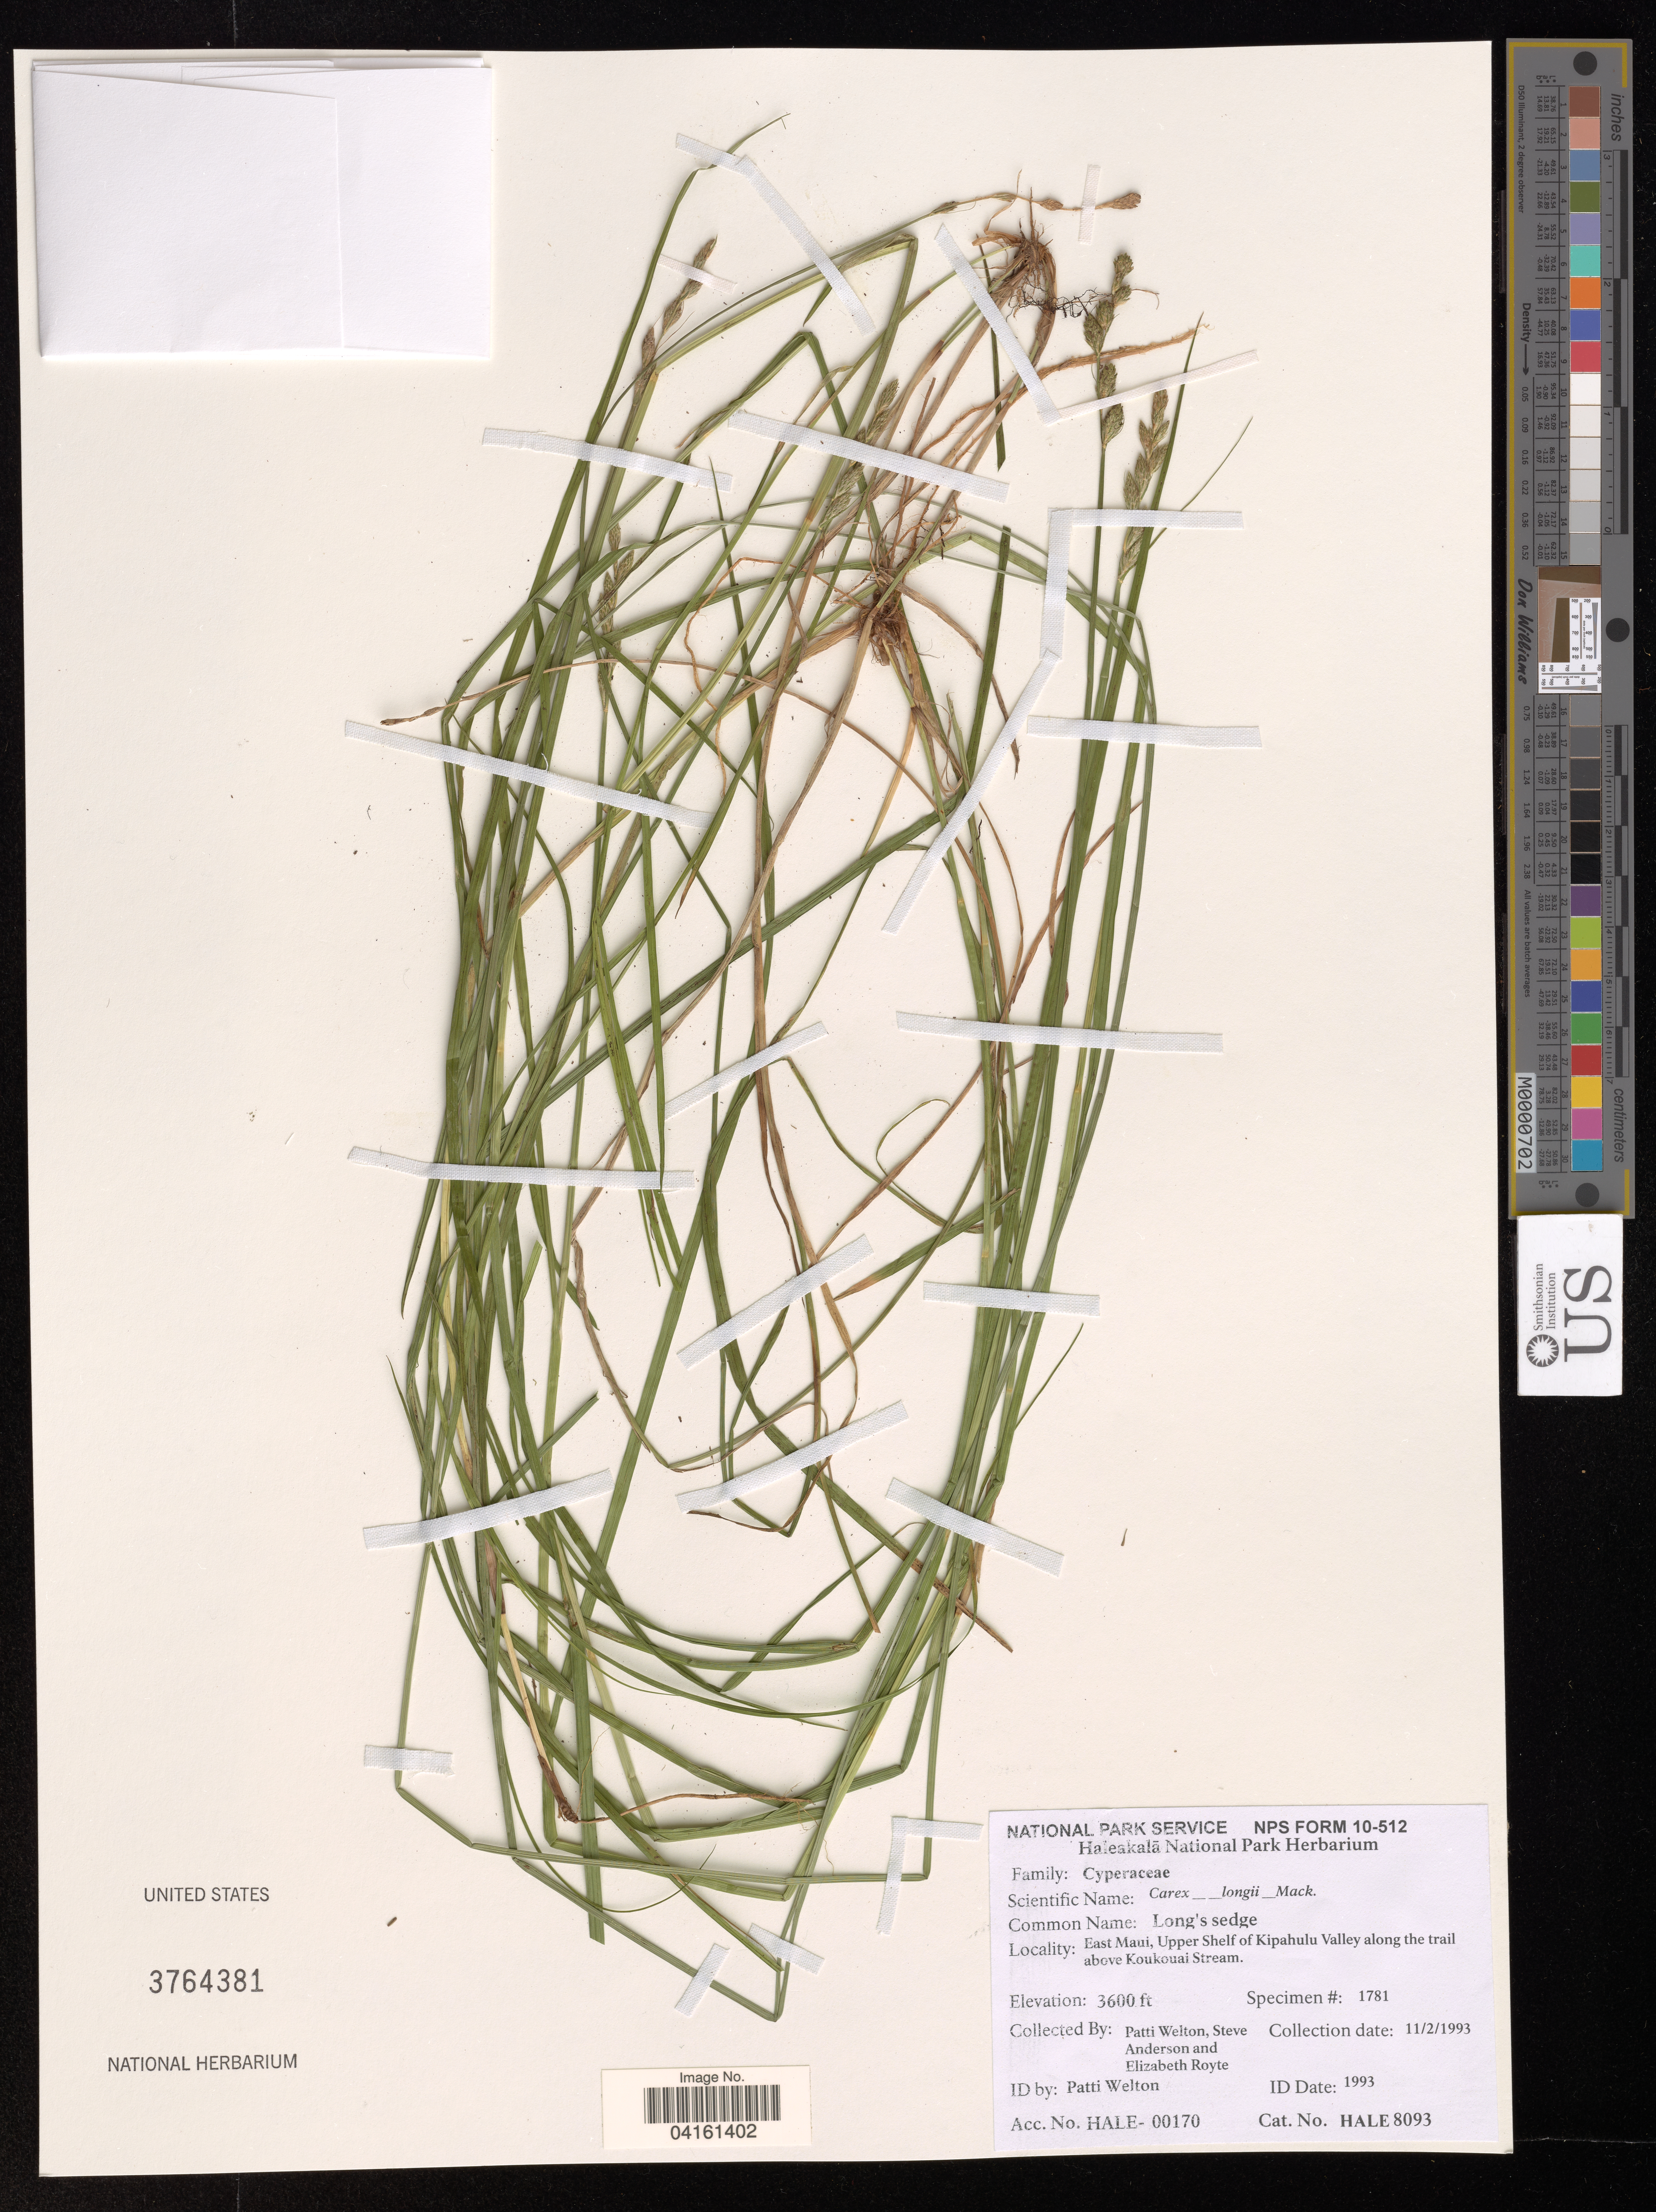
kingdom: Plantae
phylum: Tracheophyta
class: Liliopsida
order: Poales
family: Cyperaceae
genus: Carex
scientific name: Carex longii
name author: Mack.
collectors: P. Welton & S. Anderson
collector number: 1781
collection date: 1993-11-02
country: United States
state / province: Hawaii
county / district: Maui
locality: East Maui, Upper Shelf of Kipahulu Valley along the trail above Koukouai Stream.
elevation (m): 1097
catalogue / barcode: US 3764381